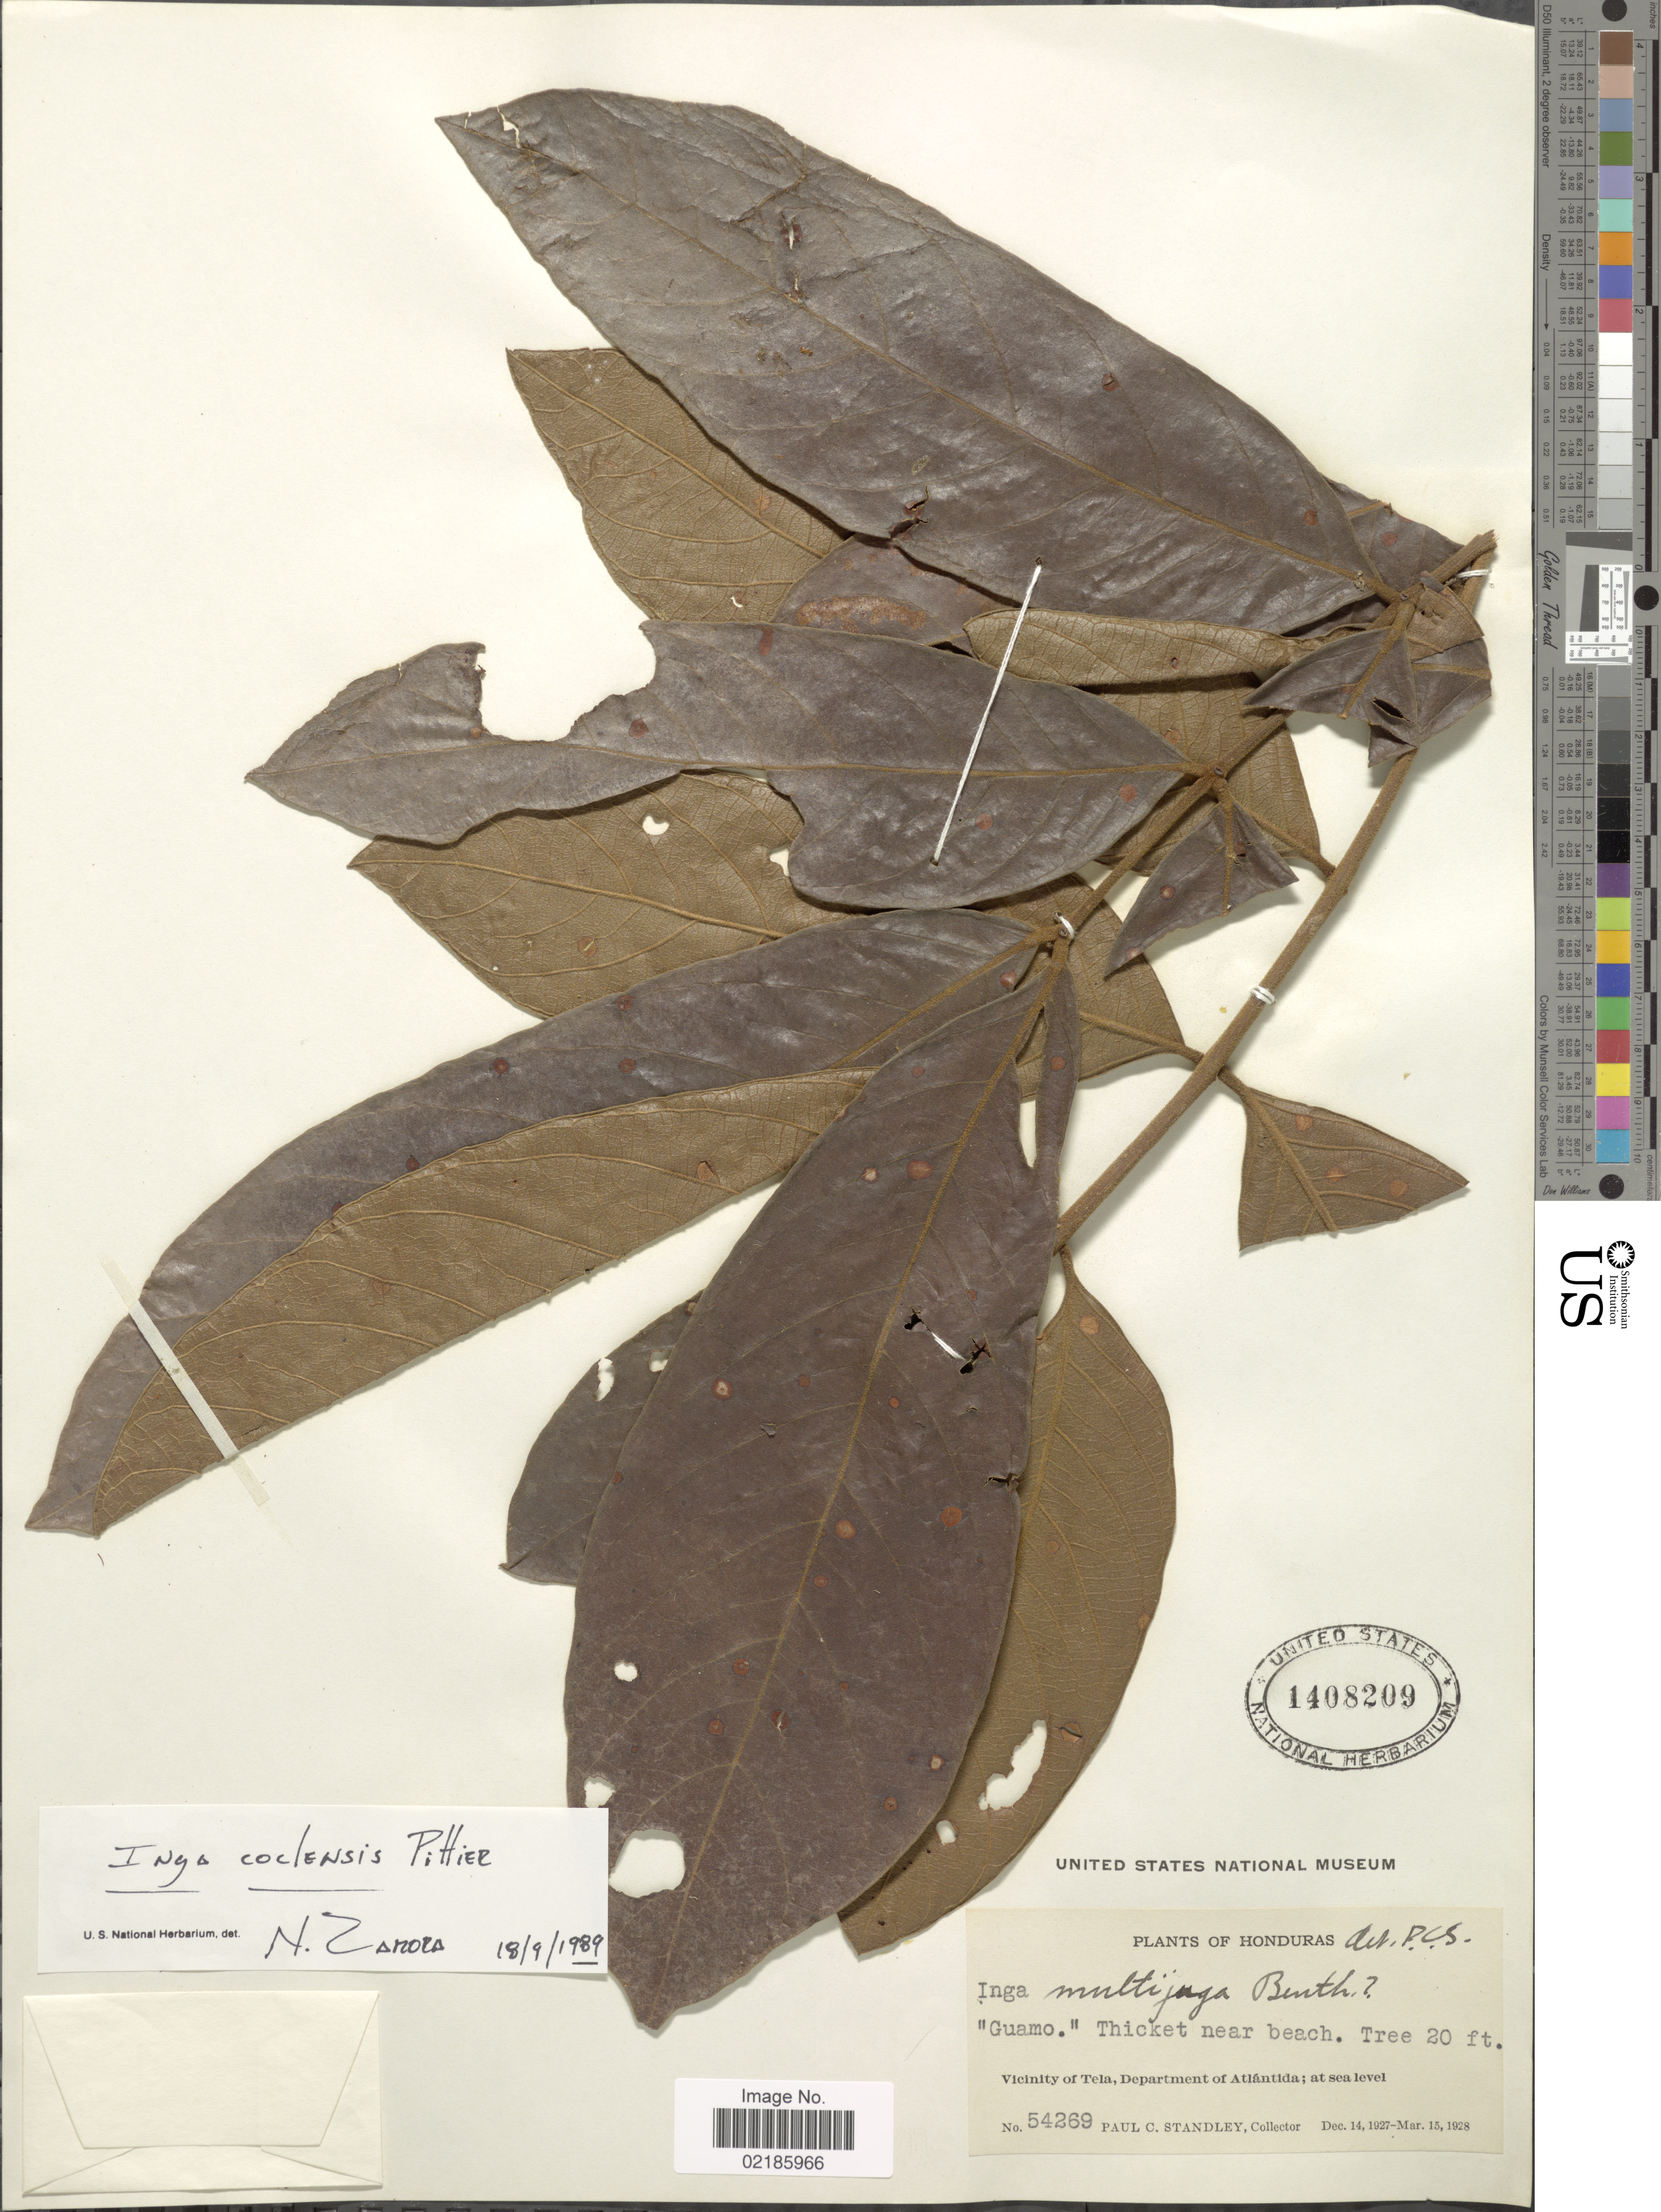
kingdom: Plantae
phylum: Tracheophyta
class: Magnoliopsida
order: Fabales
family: Fabaceae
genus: Inga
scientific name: Inga cocleensis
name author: Pittier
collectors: P. C. Standley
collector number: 54269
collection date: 1927-12-14/1928-03-15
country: Honduras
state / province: Atlántida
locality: Vicinity of Tela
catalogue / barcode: US 1408209